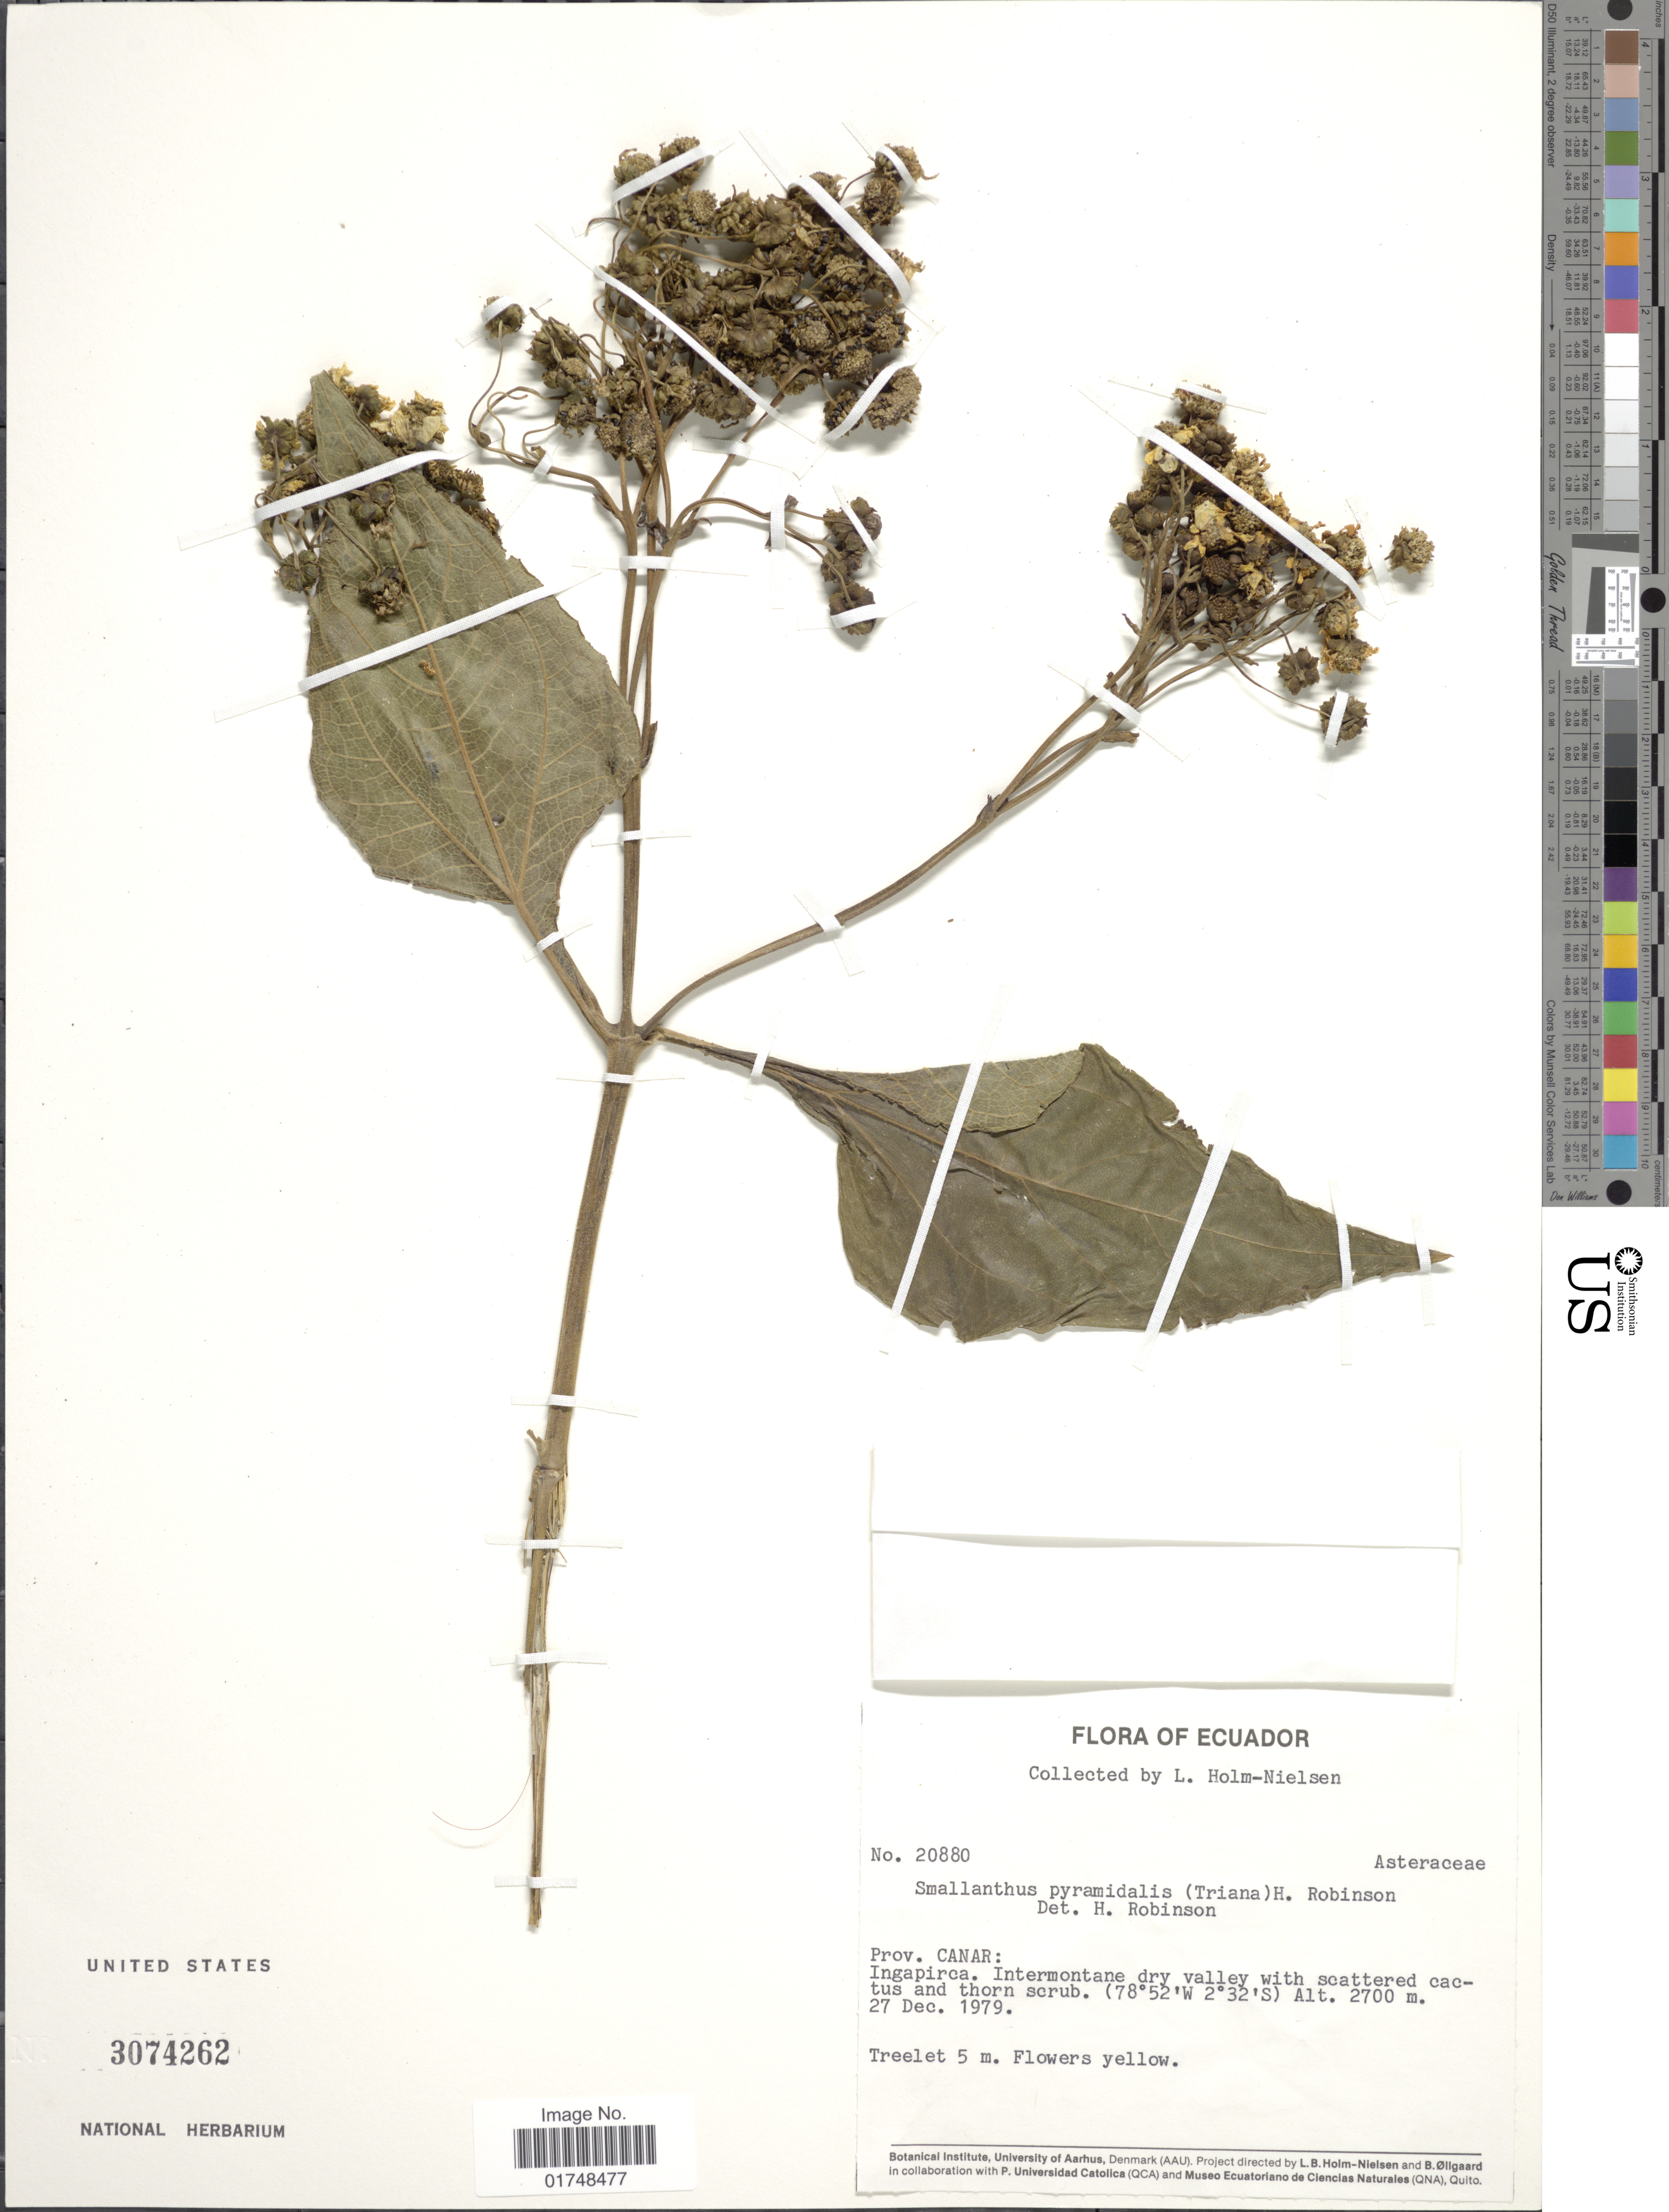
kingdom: Plantae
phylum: Tracheophyta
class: Magnoliopsida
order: Asterales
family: Asteraceae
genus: Smallanthus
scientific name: Smallanthus pyramidalis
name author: (Triana) H. Rob.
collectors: L. B. Holm-Nielsen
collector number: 20880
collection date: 1979-12-27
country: Ecuador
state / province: Cañar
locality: Prov. Cañar: Ingapirca.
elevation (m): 2700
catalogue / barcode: US 3074262